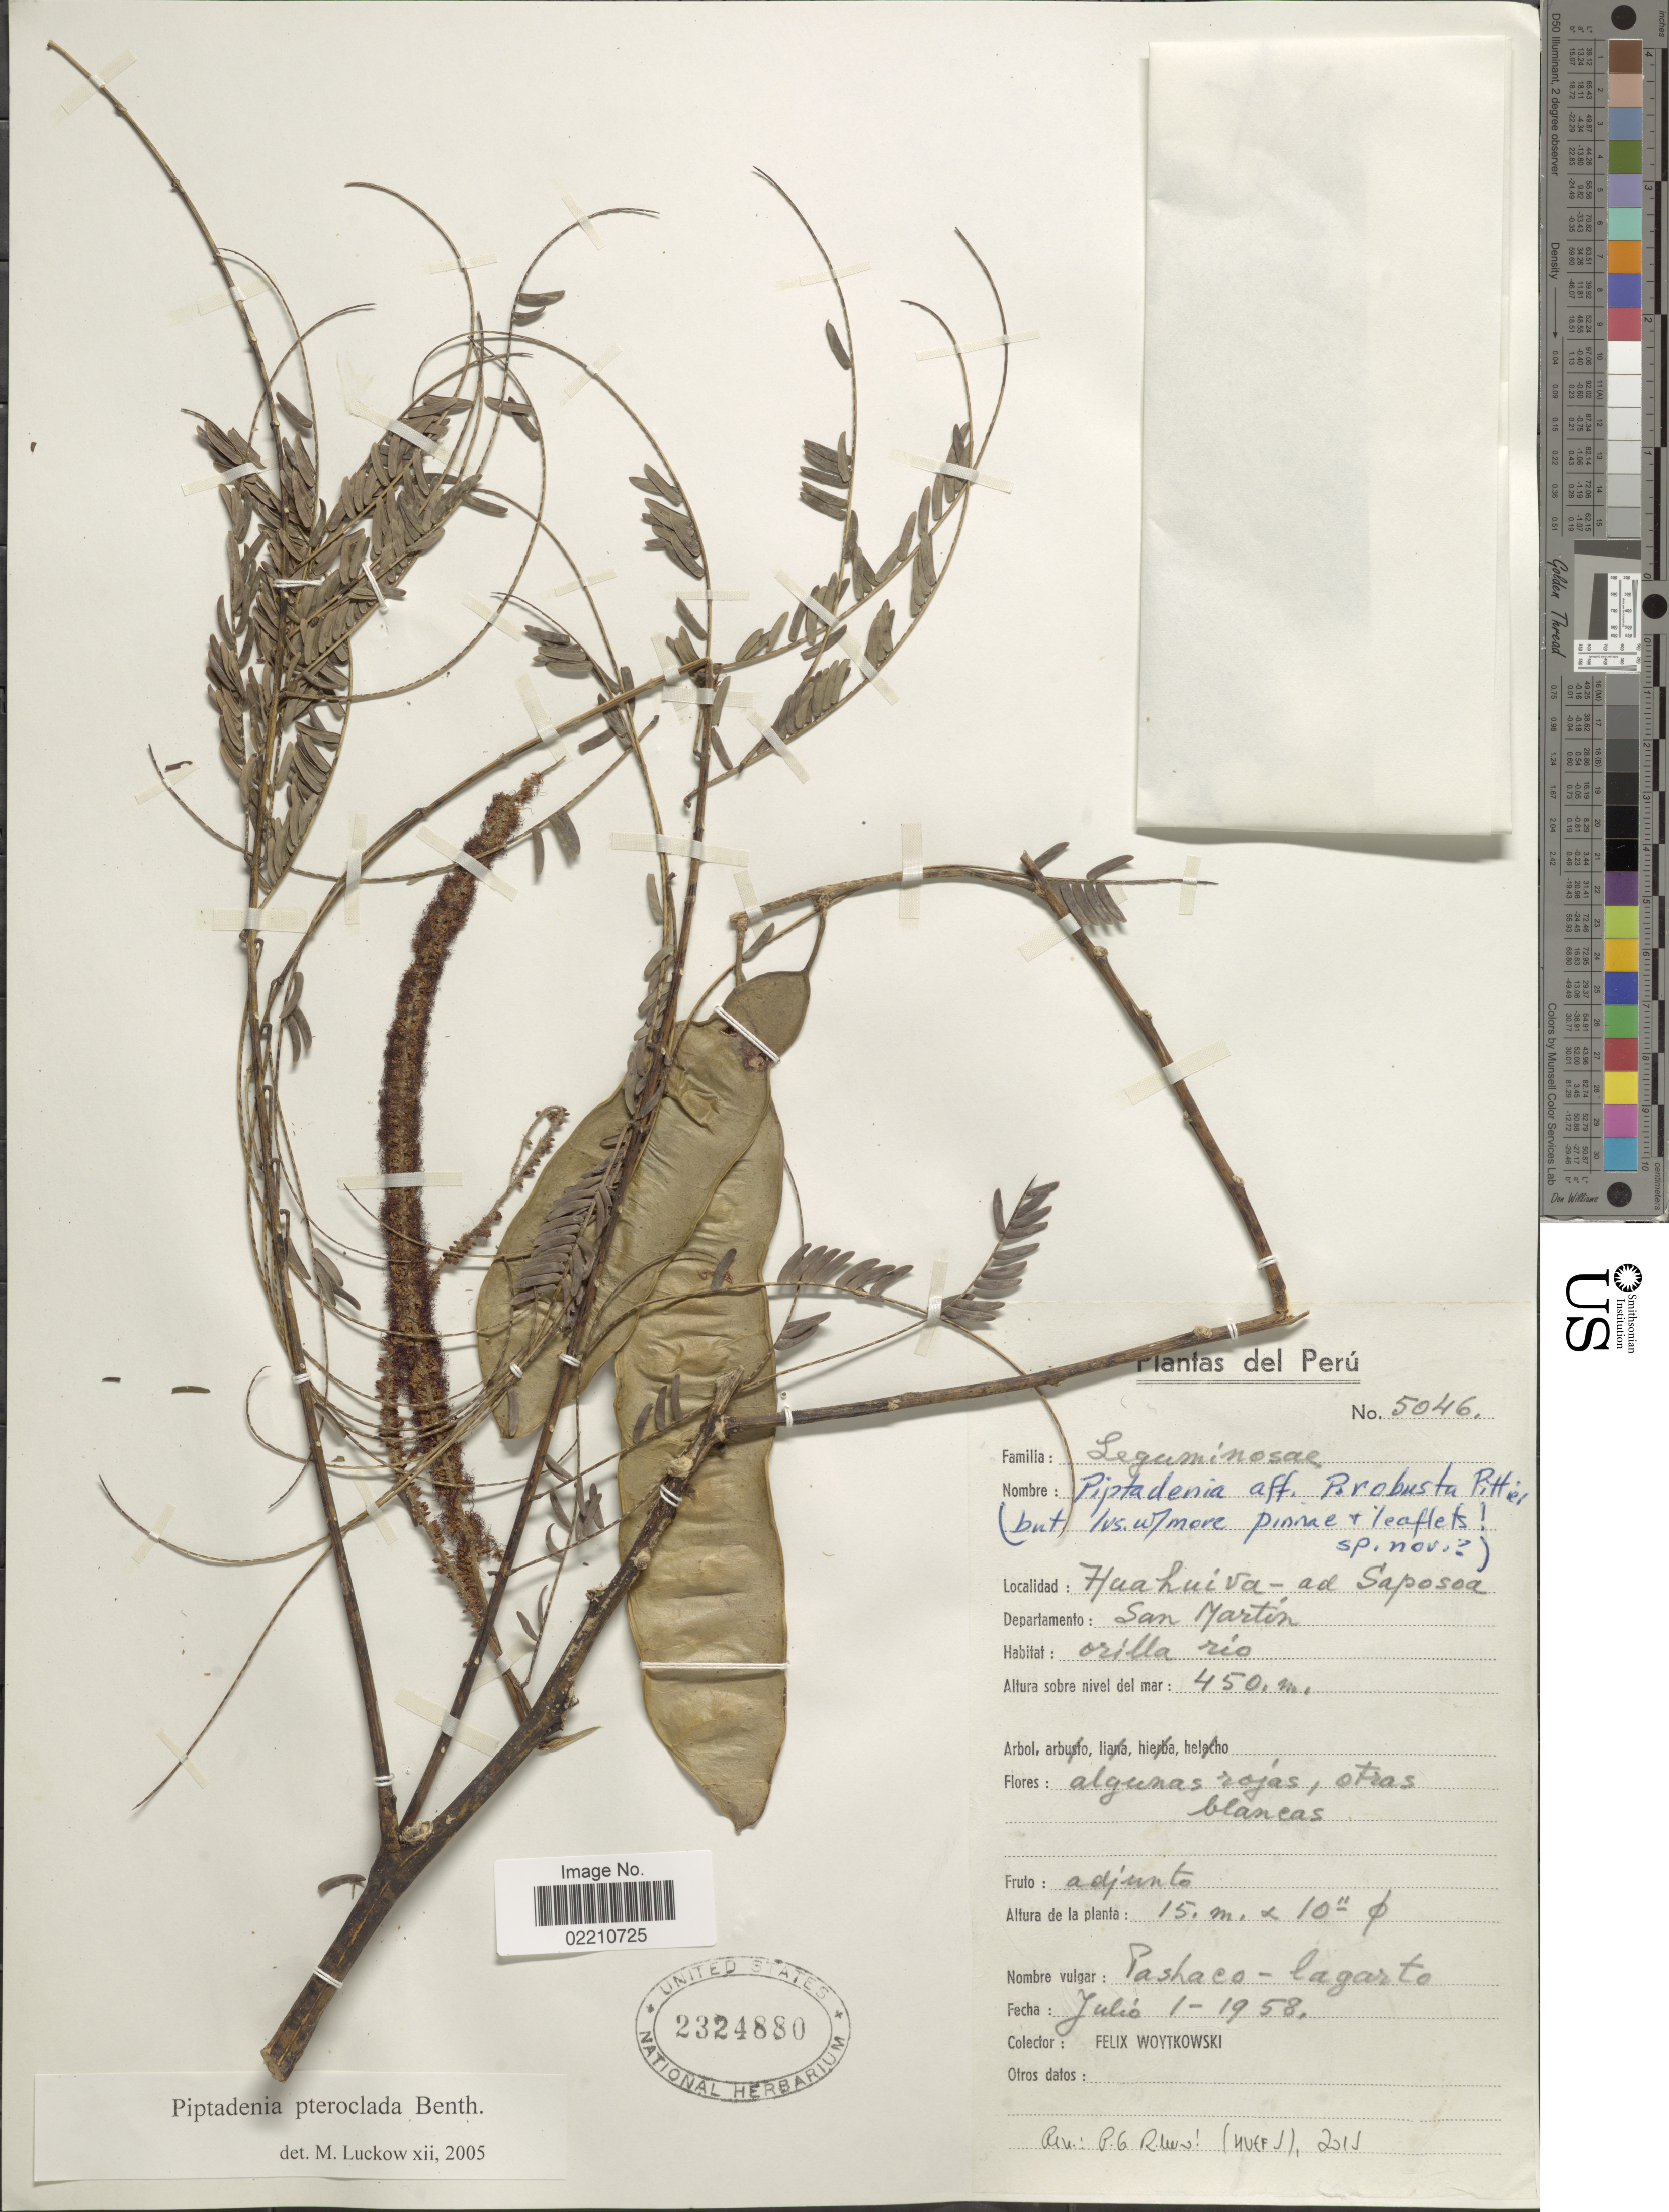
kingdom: Plantae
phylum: Tracheophyta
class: Magnoliopsida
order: Fabales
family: Fabaceae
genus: Piptadenia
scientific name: Piptadenia pteroclada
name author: Benth.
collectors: F. Woytkowski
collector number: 5046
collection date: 1958-07-01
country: Peru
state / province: San Martín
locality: Huahuiva- ad Saposoa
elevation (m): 450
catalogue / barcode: US 2324880